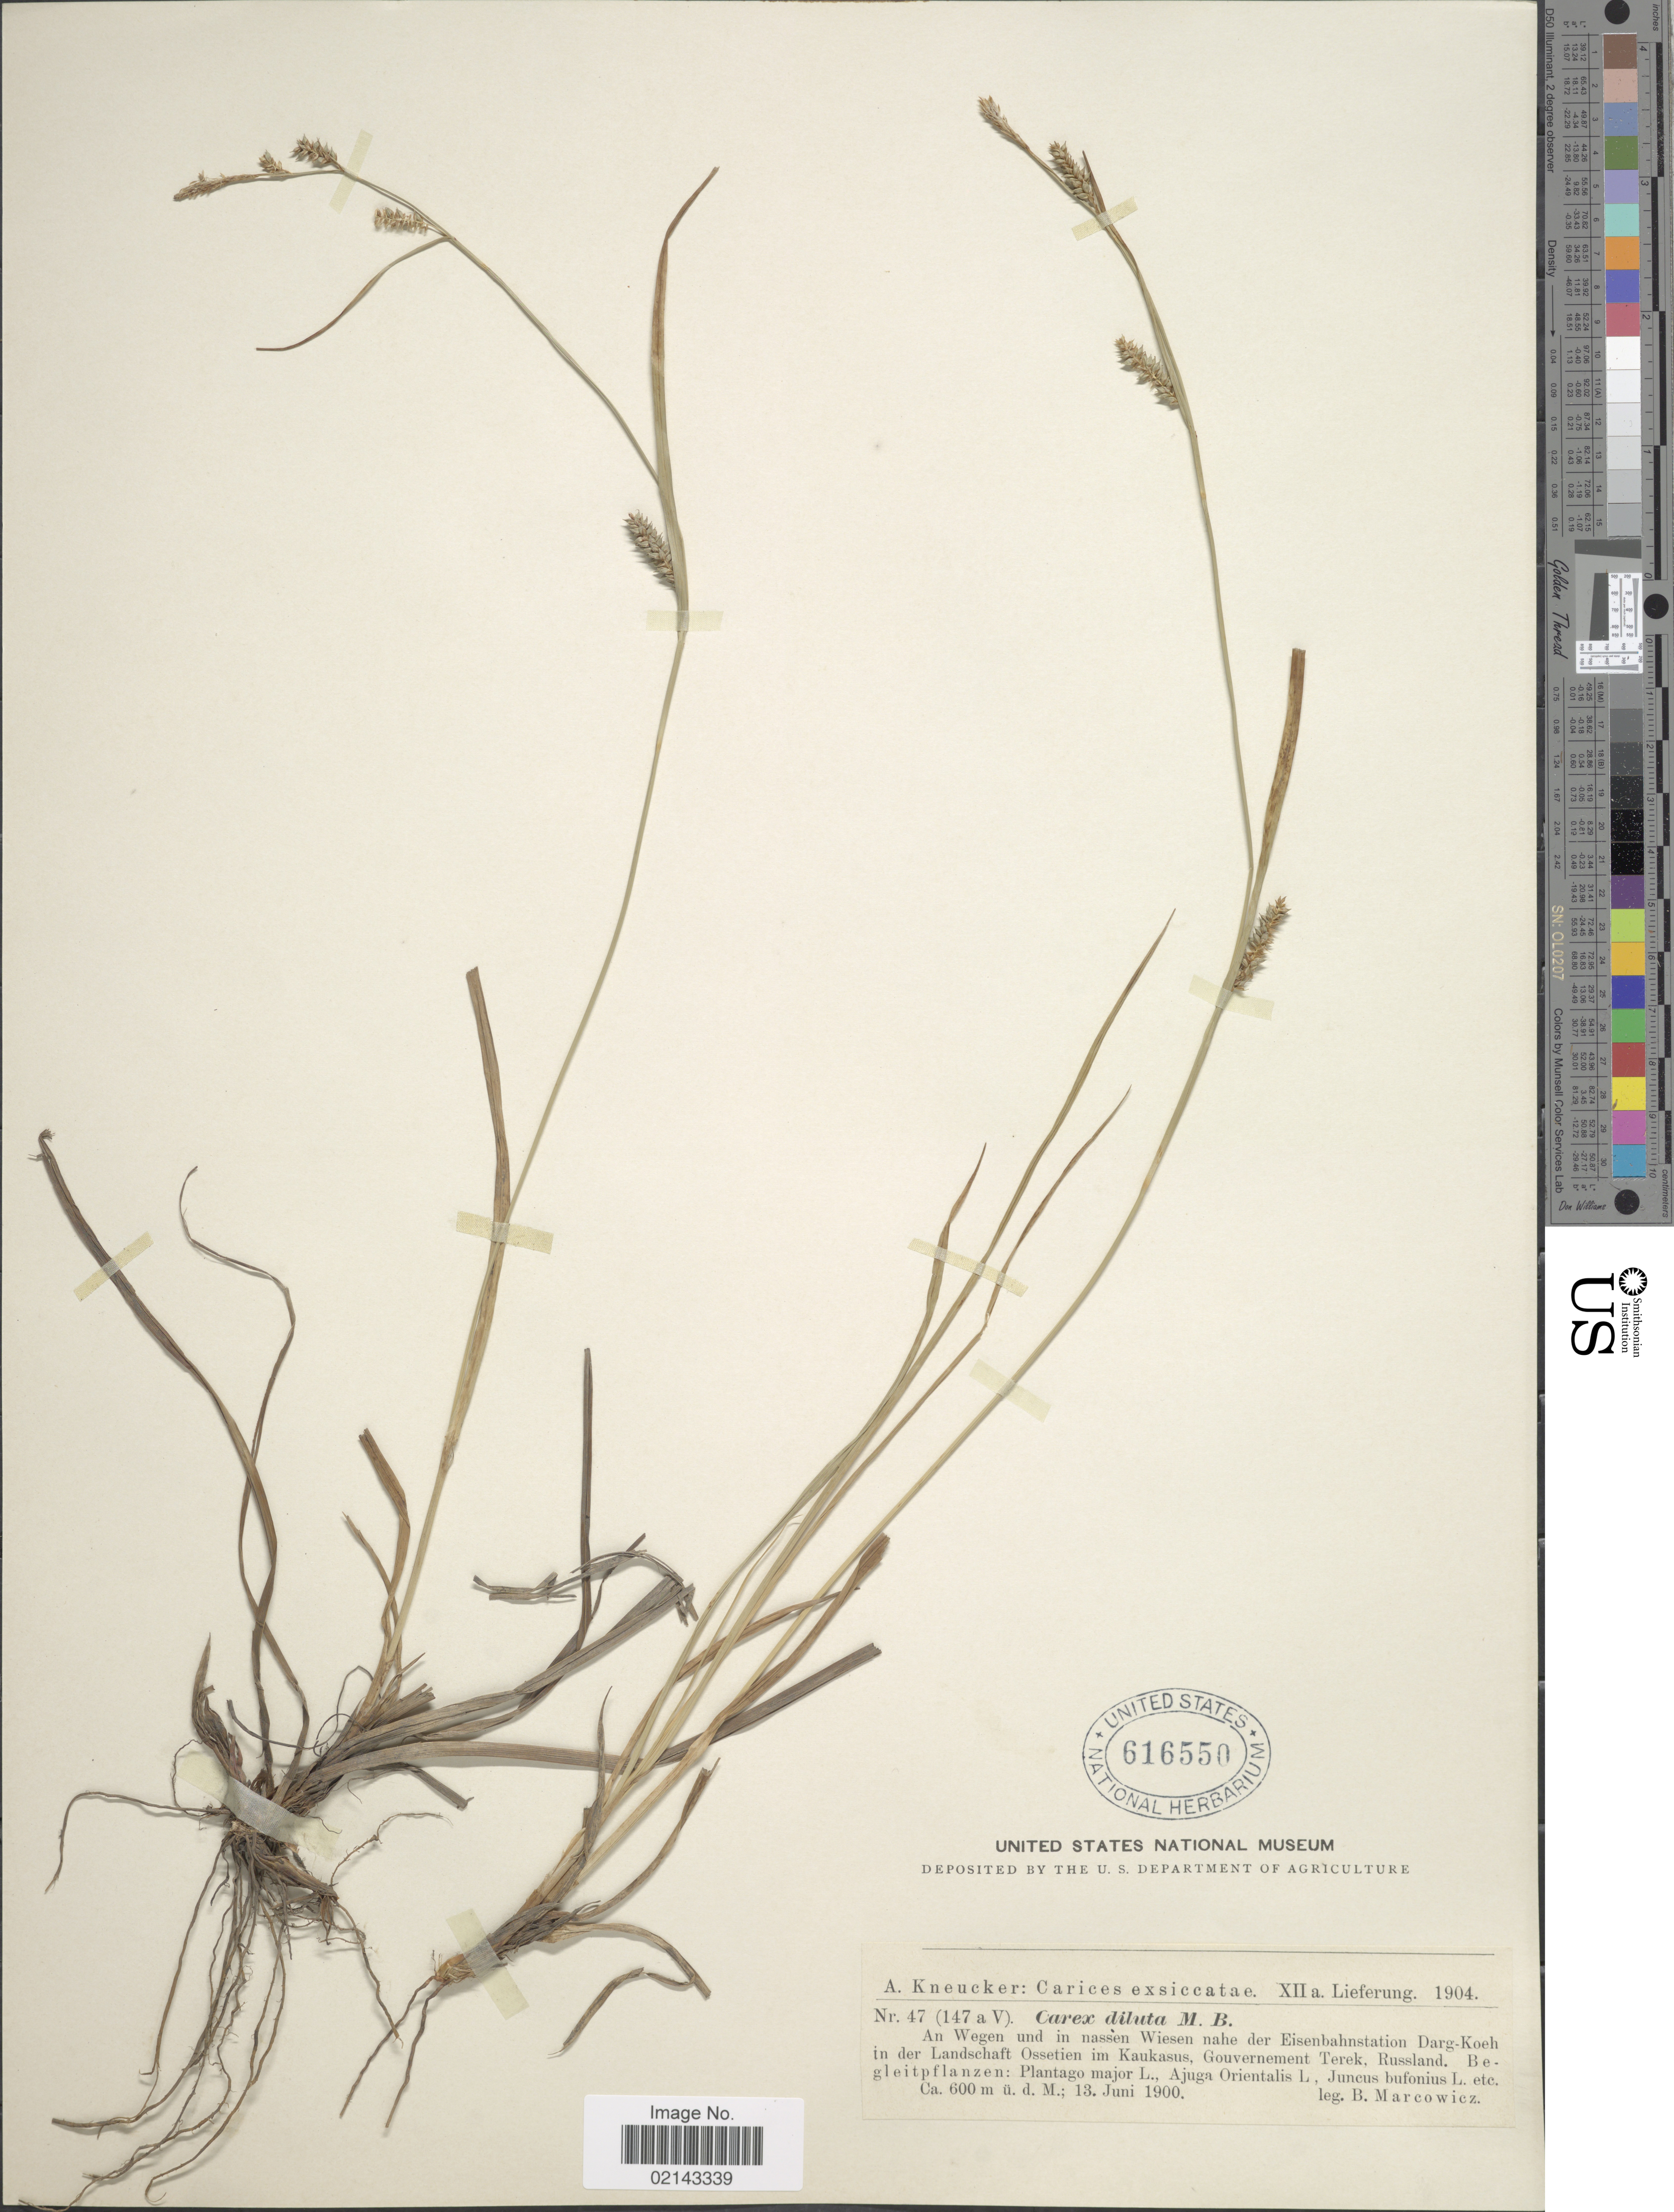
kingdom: Plantae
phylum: Tracheophyta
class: Liliopsida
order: Poales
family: Cyperaceae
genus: Carex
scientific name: Carex diluta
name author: M. Bieb.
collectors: B. Marcowicz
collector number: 47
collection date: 1900-06-13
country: Russian Federation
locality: An Wegen und in nassen Wiesen nahe der Eisenbahnstation Darg-Koeh in der Landschaft Ossetien im Kaukasus, Government Terek, Russland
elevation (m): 600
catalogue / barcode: US 616550